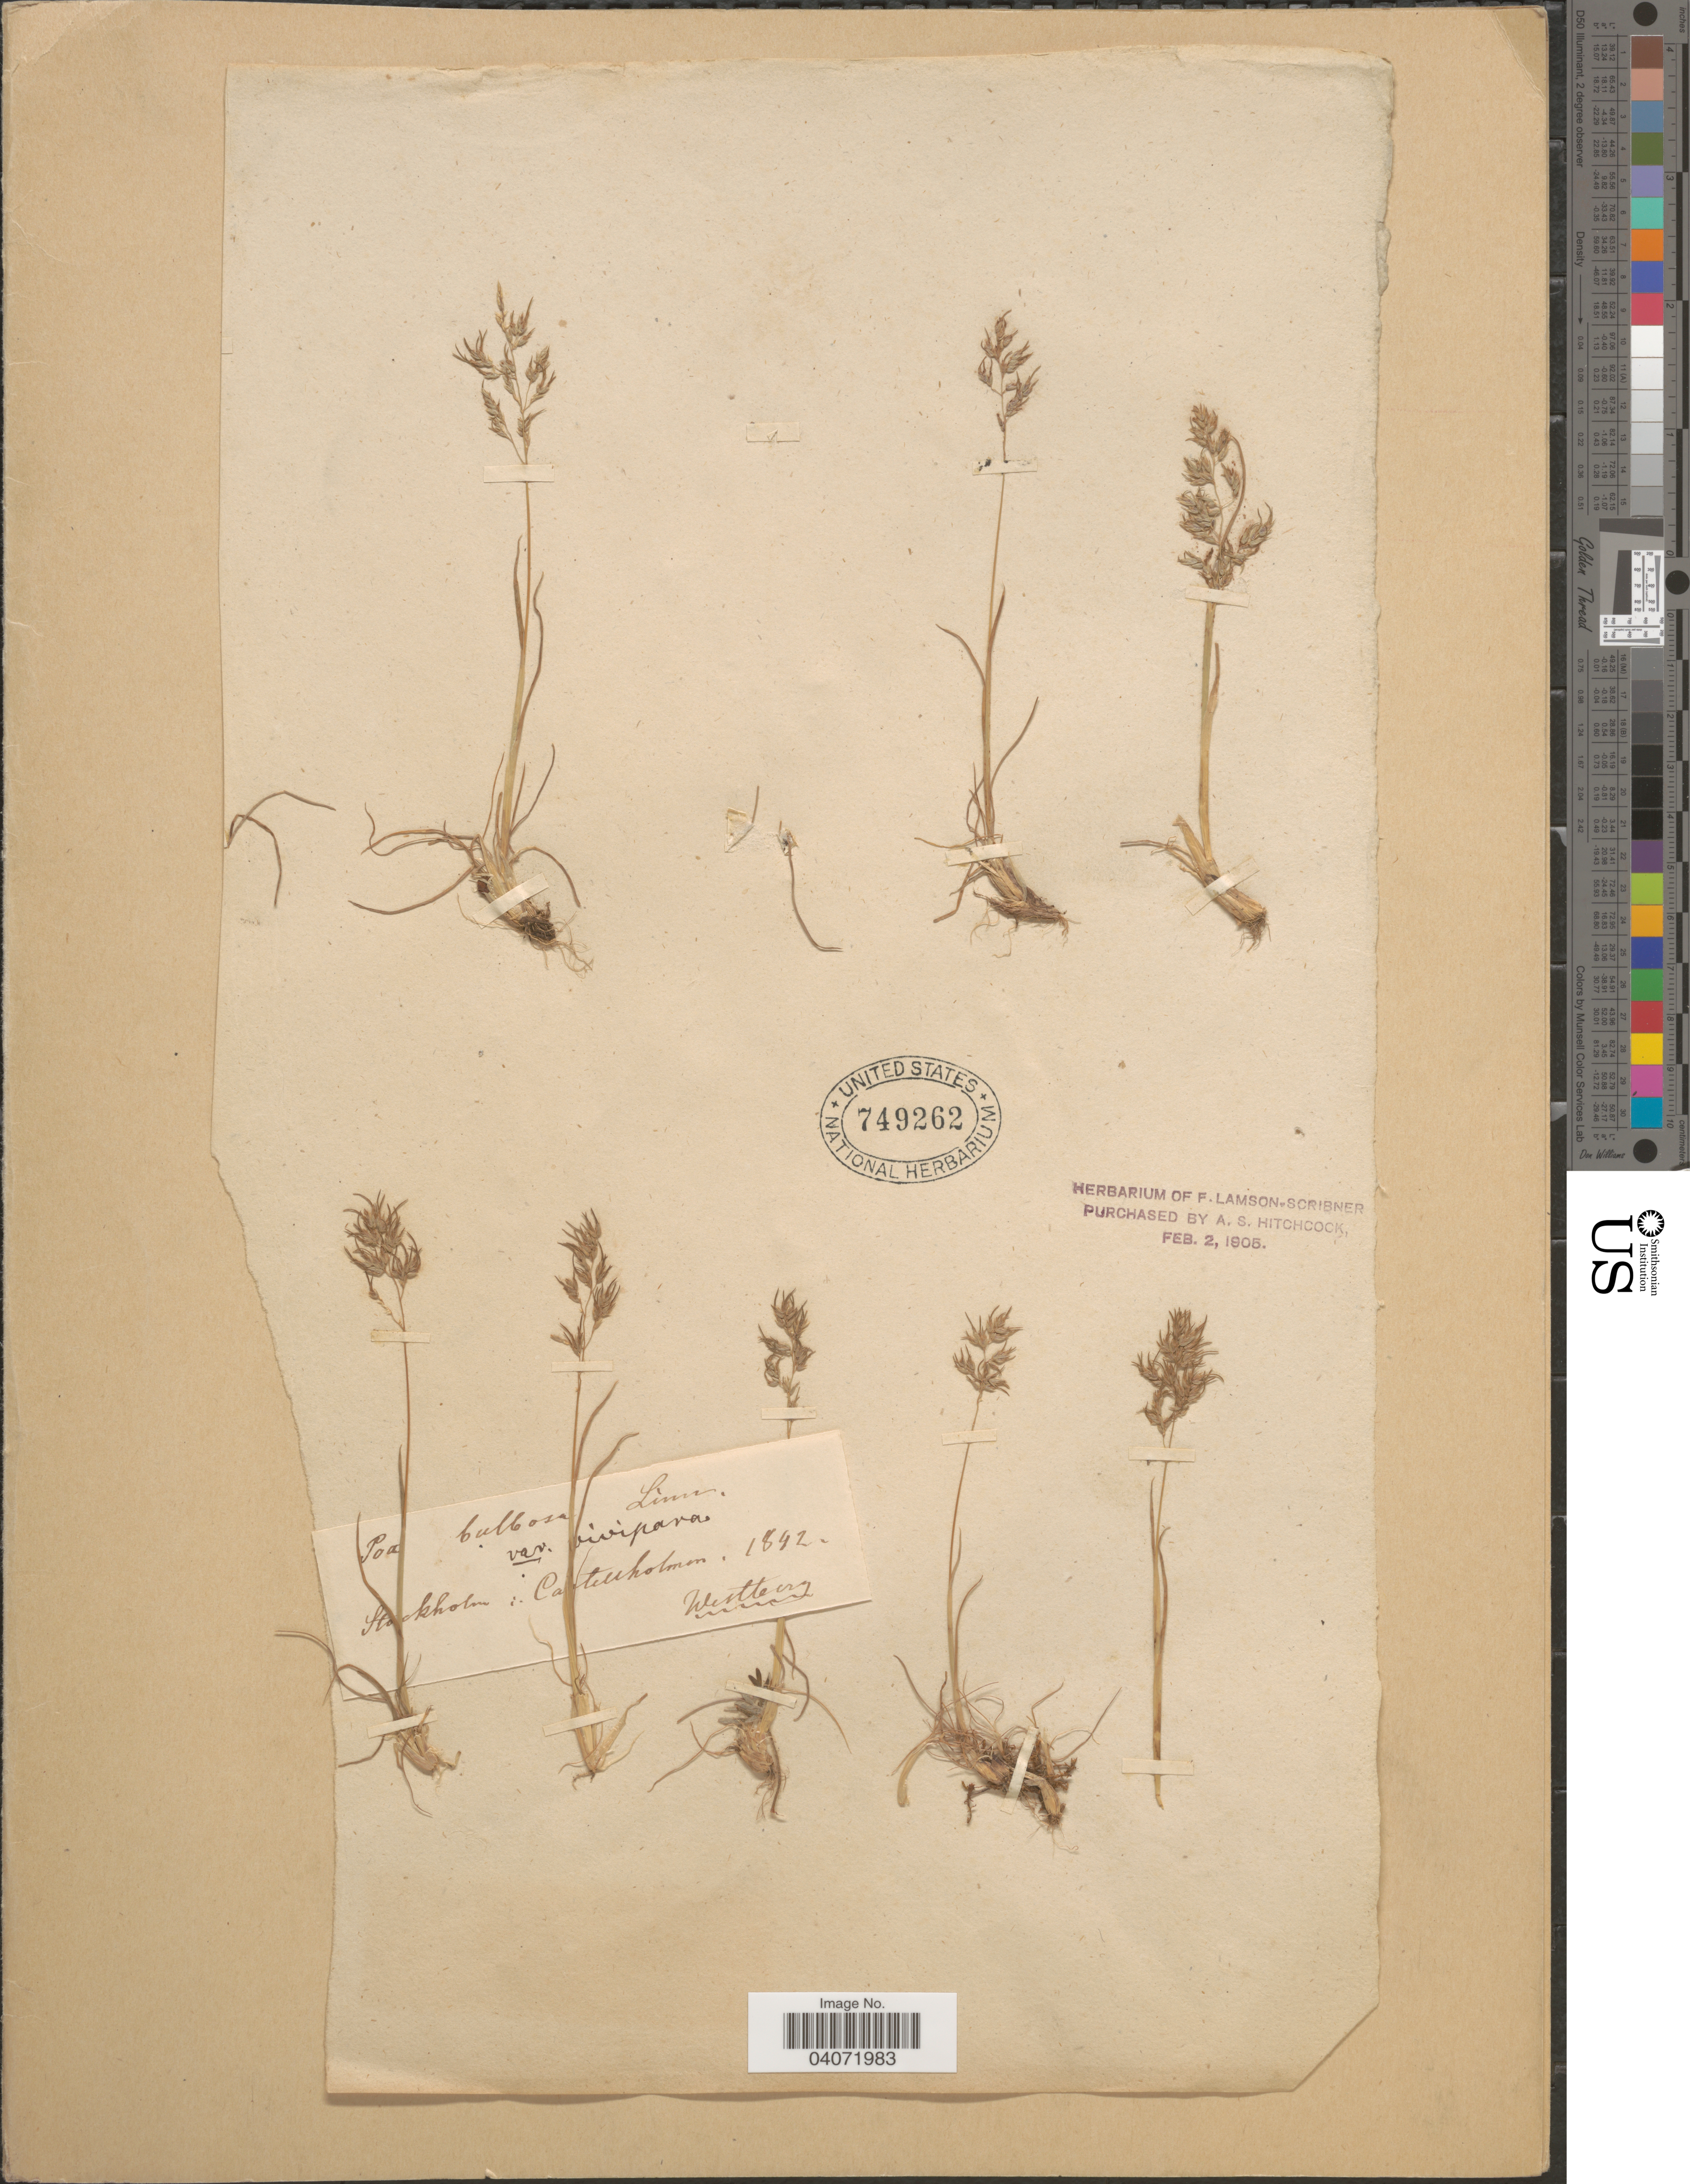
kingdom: Plantae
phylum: Tracheophyta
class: Liliopsida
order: Poales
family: Poaceae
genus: Poa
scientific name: Poa bulbosa subsp. bulbosa var. vivipara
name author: Koeler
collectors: Westberg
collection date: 1842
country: Sweden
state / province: Stockholm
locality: Stockholm: Castellholmen.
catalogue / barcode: US 749262